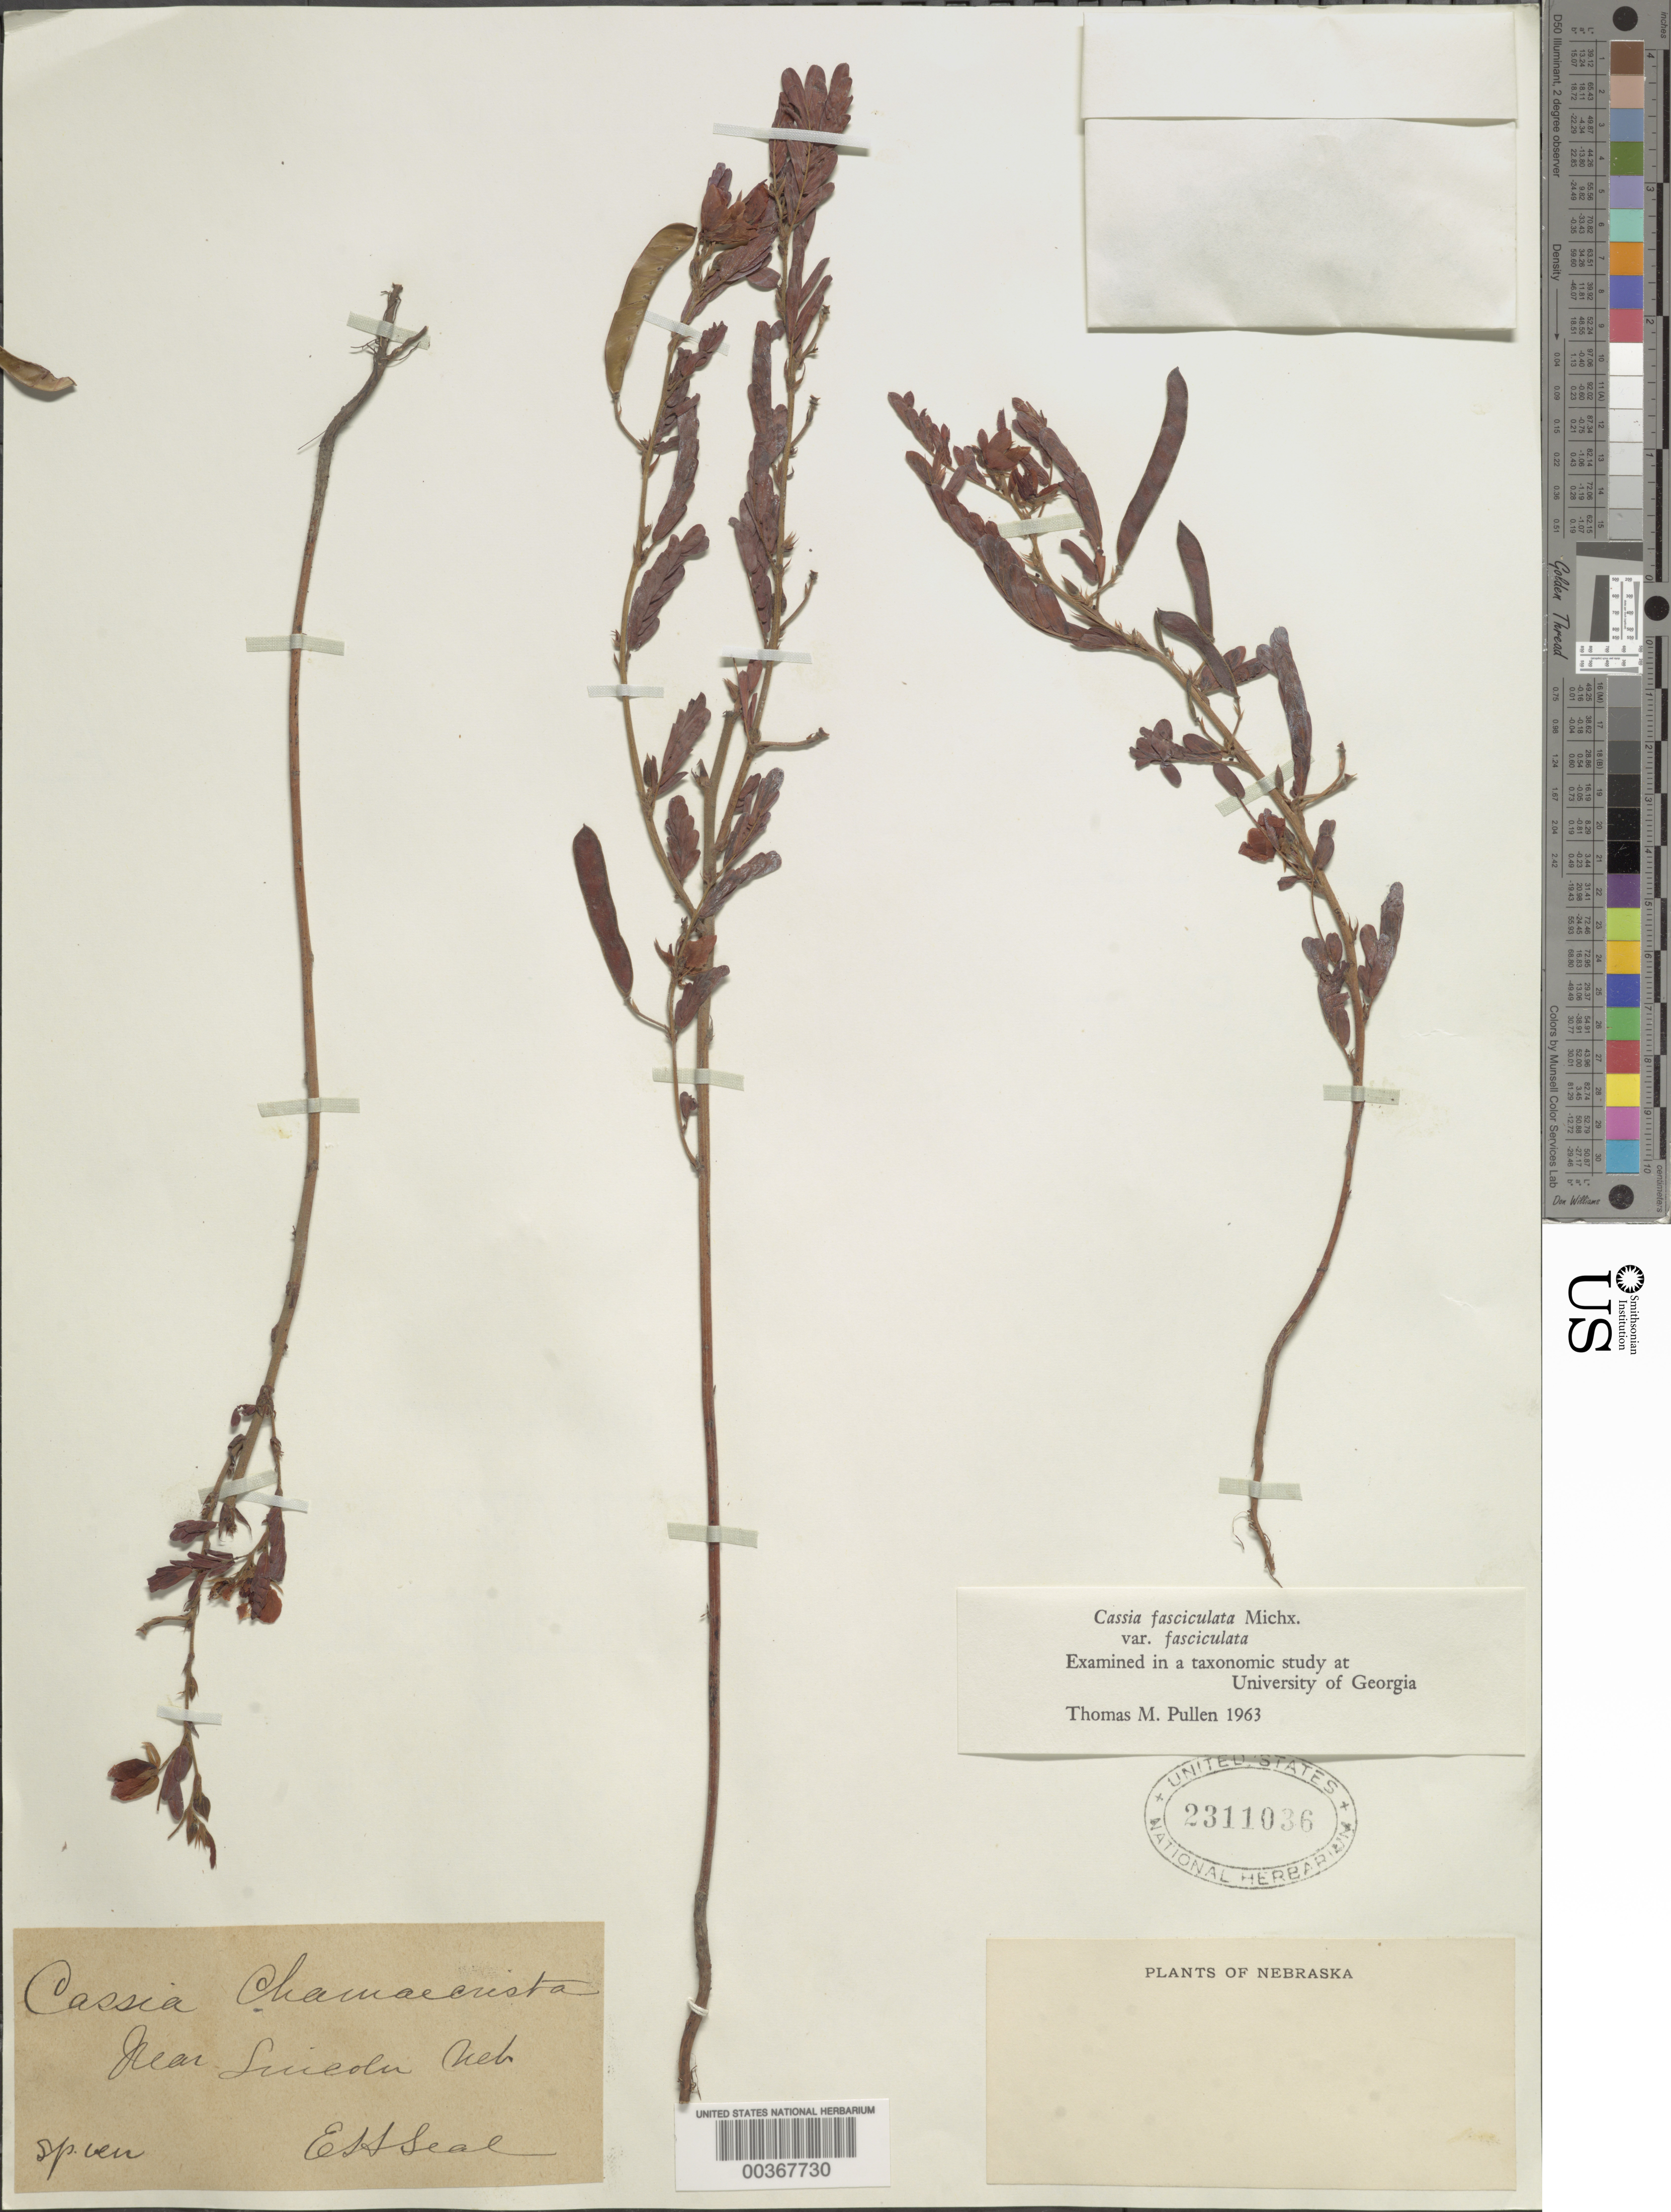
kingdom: Plantae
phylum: Tracheophyta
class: Magnoliopsida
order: Fabales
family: Fabaceae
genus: Chamaecrista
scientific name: Chamaecrista fasciculata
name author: (Michx.) Greene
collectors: M. Seal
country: United States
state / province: Nebraska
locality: Near lincoln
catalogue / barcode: US 2311036